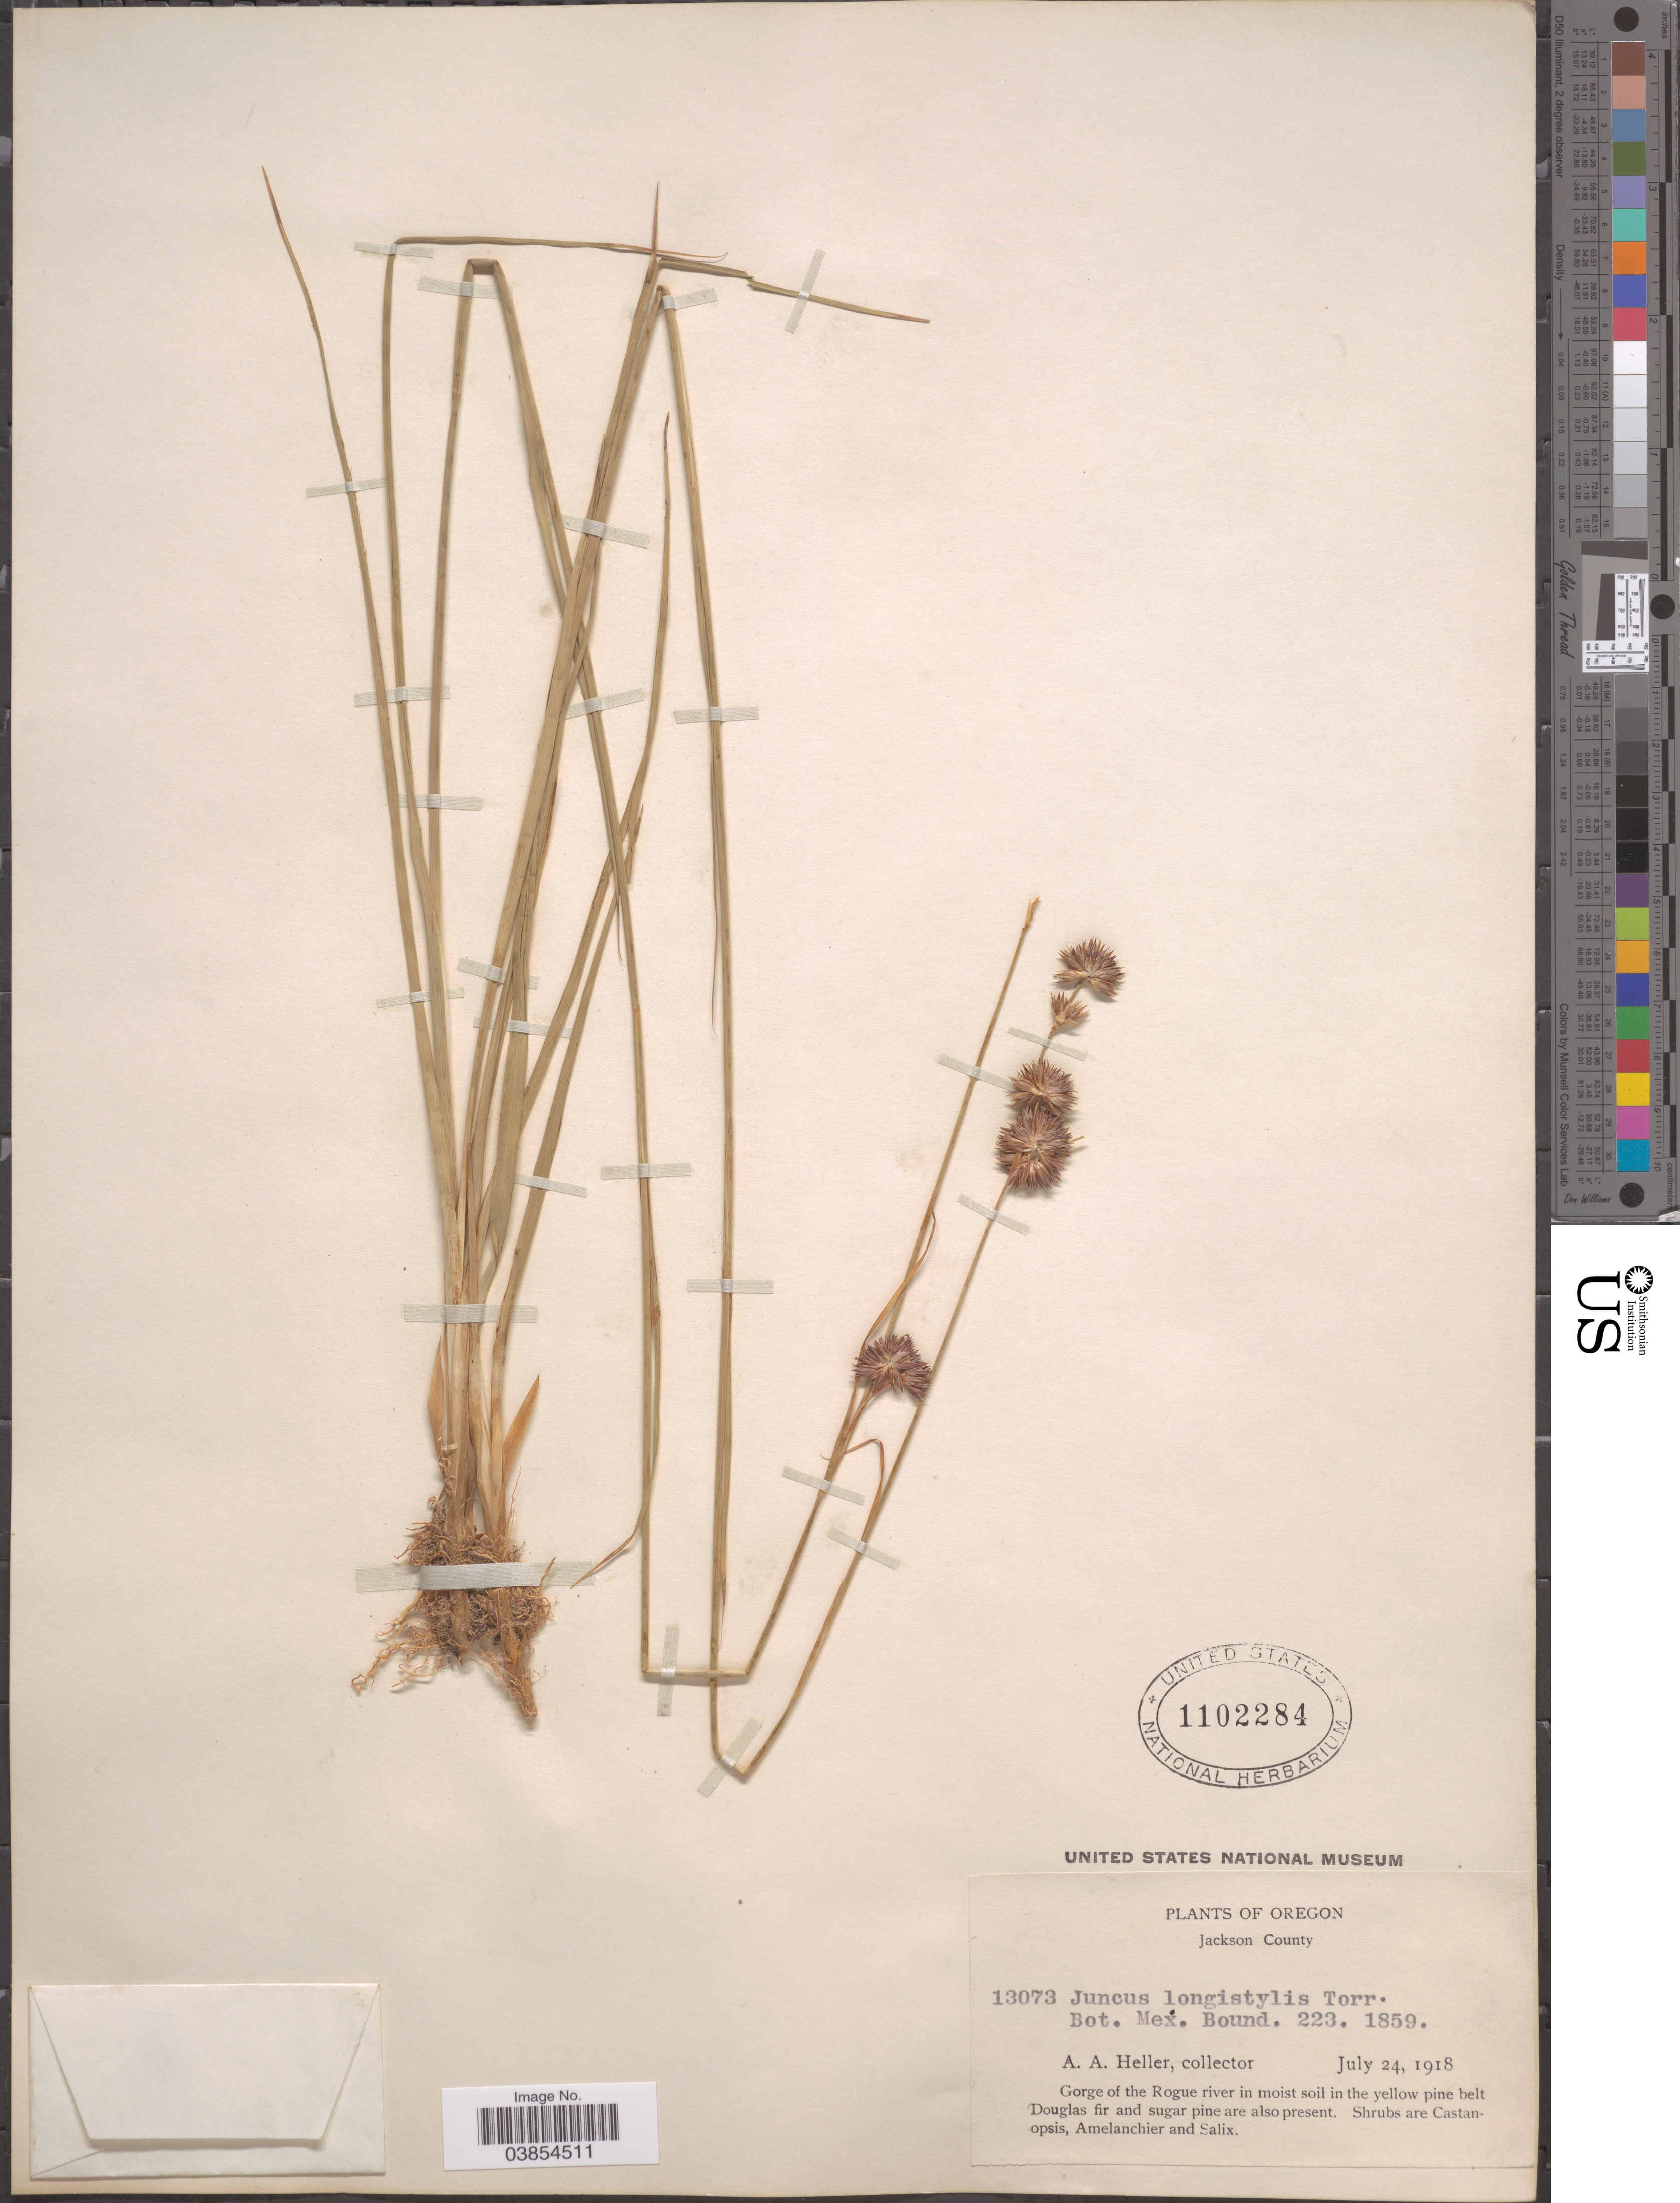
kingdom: Plantae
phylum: Tracheophyta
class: Liliopsida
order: Poales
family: Juncaceae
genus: Juncus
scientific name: Juncus longistylis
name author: Torr.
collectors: A. A. Heller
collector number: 13073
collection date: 1918-07-24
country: United States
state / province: Oregon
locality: Jackson County. Gorge of the Rogue river in moist soil in the yellow pine belt Douglas fir and sugar pine are also present.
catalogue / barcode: US 1102284